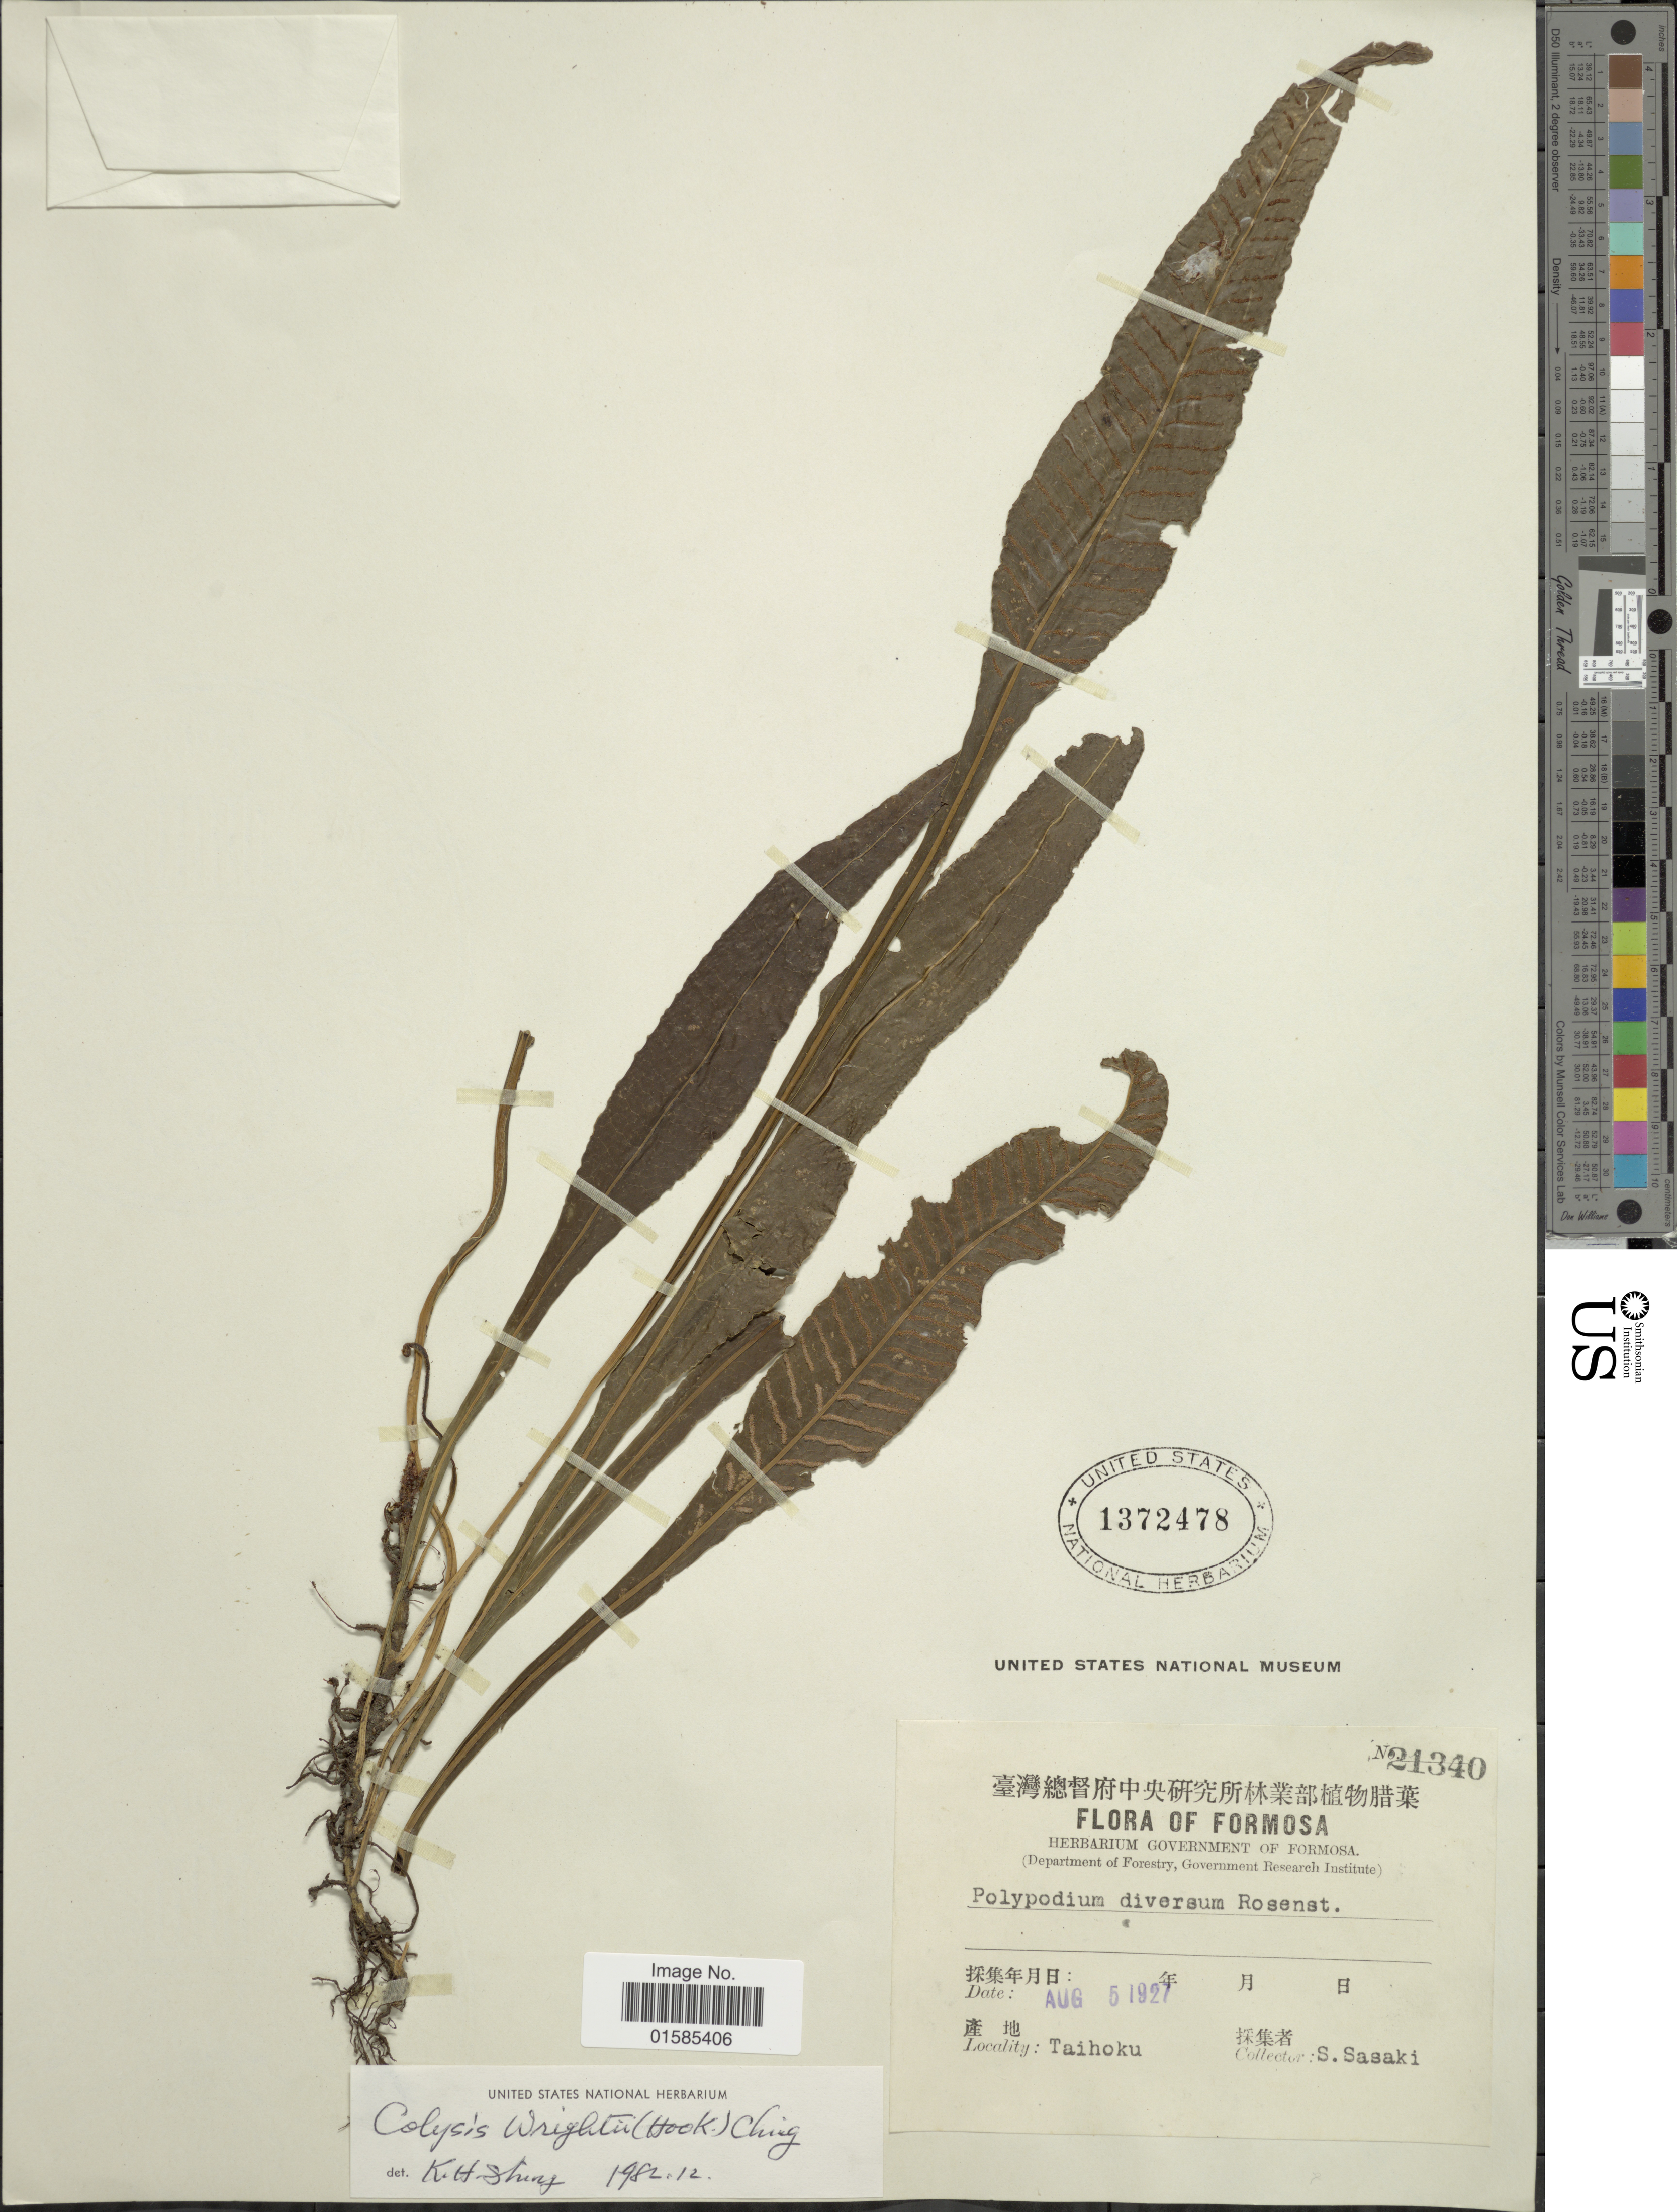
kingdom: Plantae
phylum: Tracheophyta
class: Polypodiopsida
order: Polypodiales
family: Polypodiaceae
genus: Leptochilus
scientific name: Leptochilus wrightii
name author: (Hook.) X.C. Zhang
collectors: S. Sasaki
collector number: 21340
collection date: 1927-08-05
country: Taiwan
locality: Formosa, Taihoku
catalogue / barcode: US 1372478